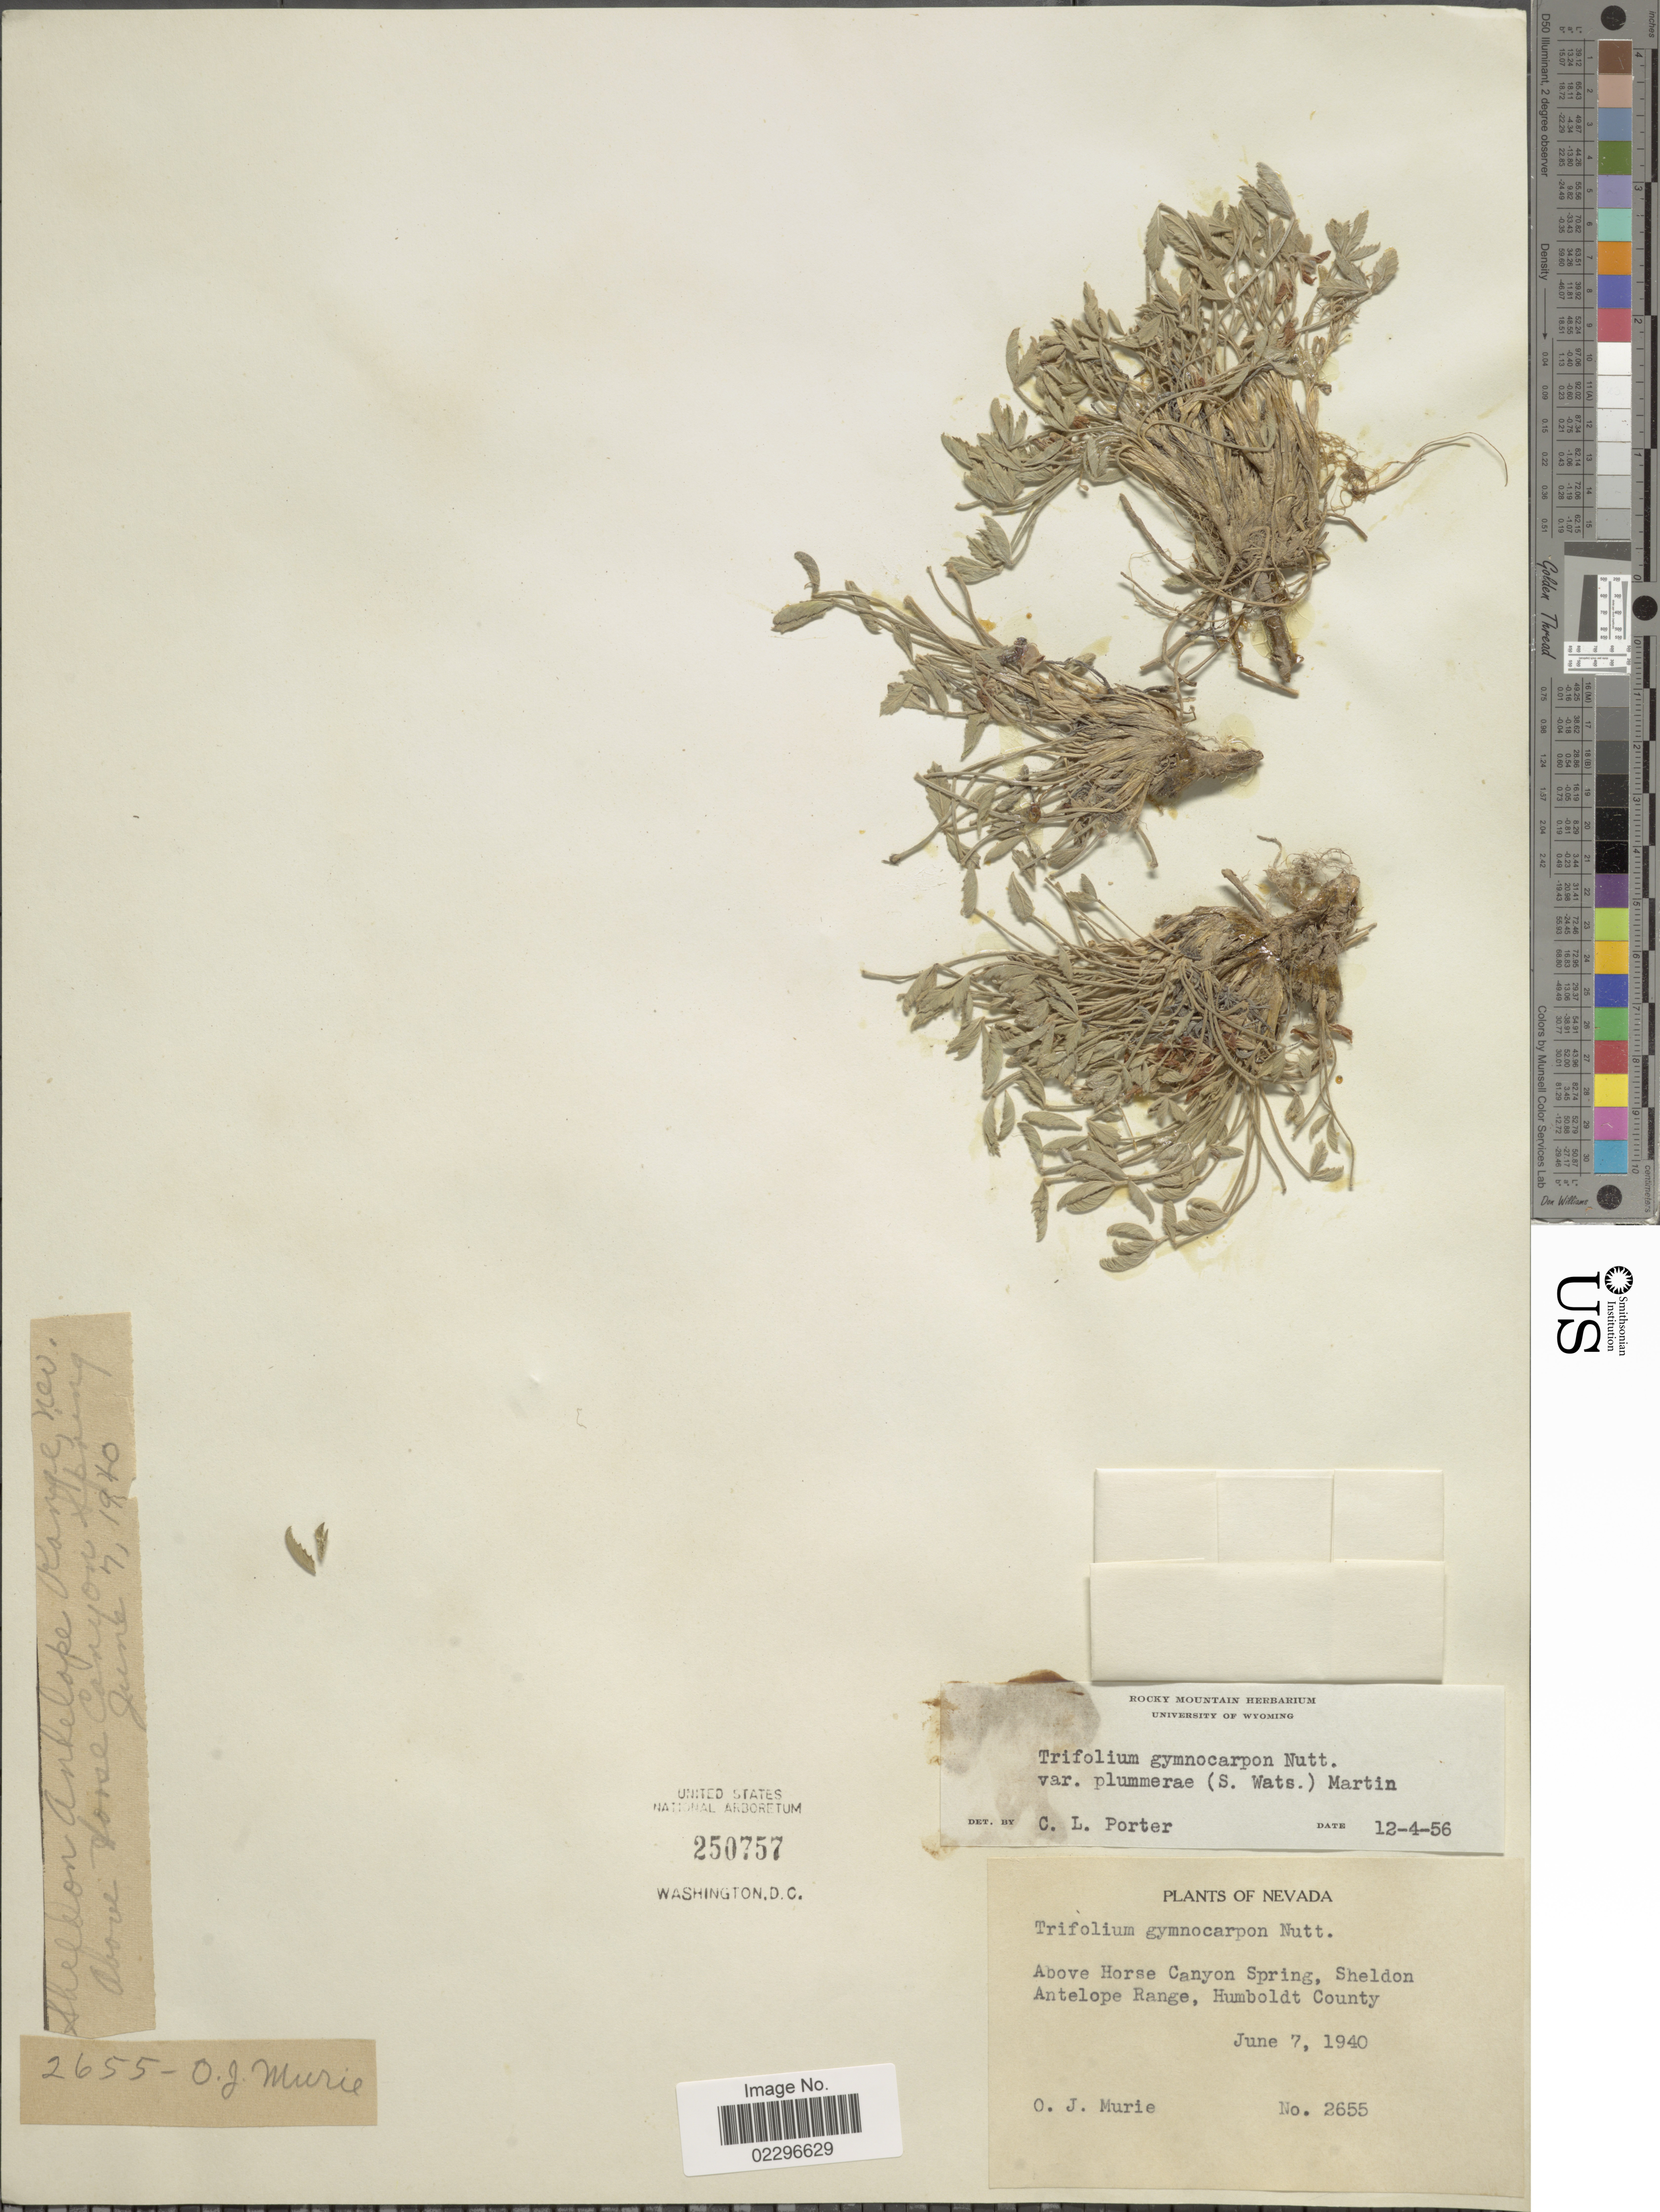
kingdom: Plantae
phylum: Tracheophyta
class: Magnoliopsida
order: Fabales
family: Fabaceae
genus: Trifolium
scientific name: Trifolium gymnocarpon var. plummerae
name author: (S. Watson) J.S. Martin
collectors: O. Murie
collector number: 2655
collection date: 1940-06-07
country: United States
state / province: Nevada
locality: Above Horse Canyon Spring, Sheldon Antelope Range, Humboldt County.